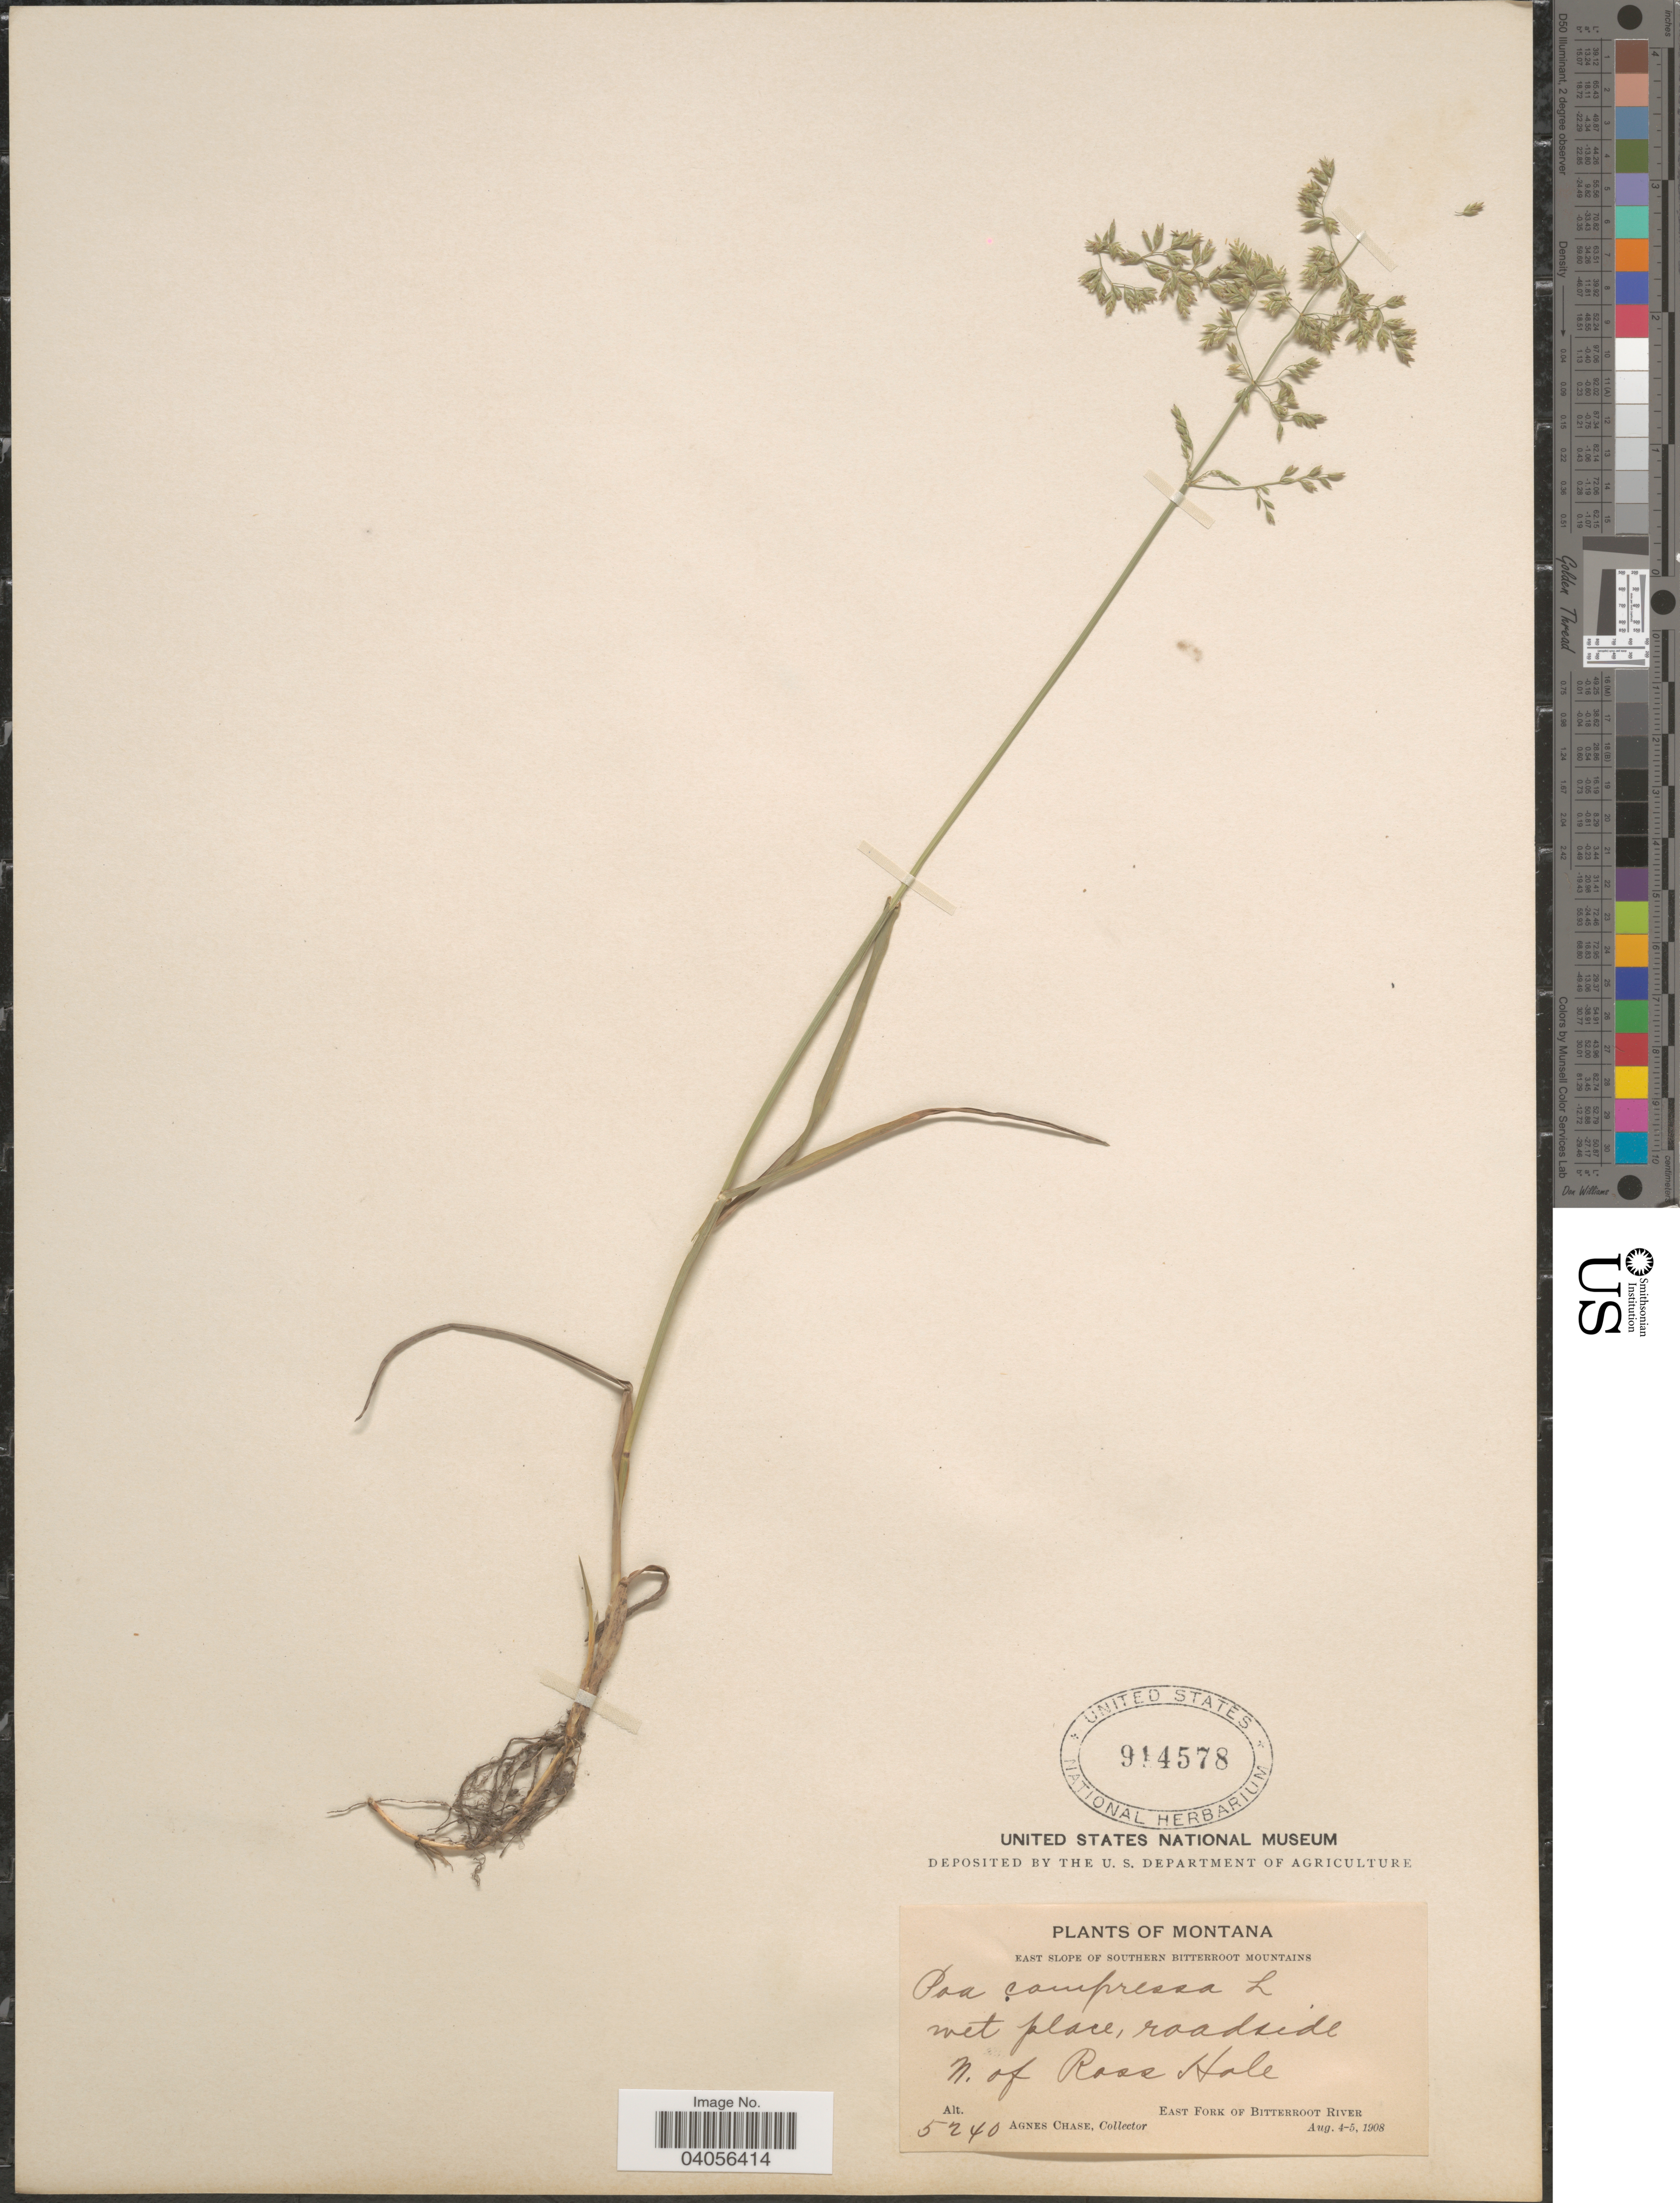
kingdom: Plantae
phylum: Tracheophyta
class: Liliopsida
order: Poales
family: Poaceae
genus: Poa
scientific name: Poa compressa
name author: L.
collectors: A. Chase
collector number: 5240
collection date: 1908-08-04/1908-08-05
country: United States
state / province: Montana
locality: East slope of Southern Bitterroot Mountains. Roadside N. of Ross Hole. East Fork of Bitterroot River.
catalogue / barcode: US 914578